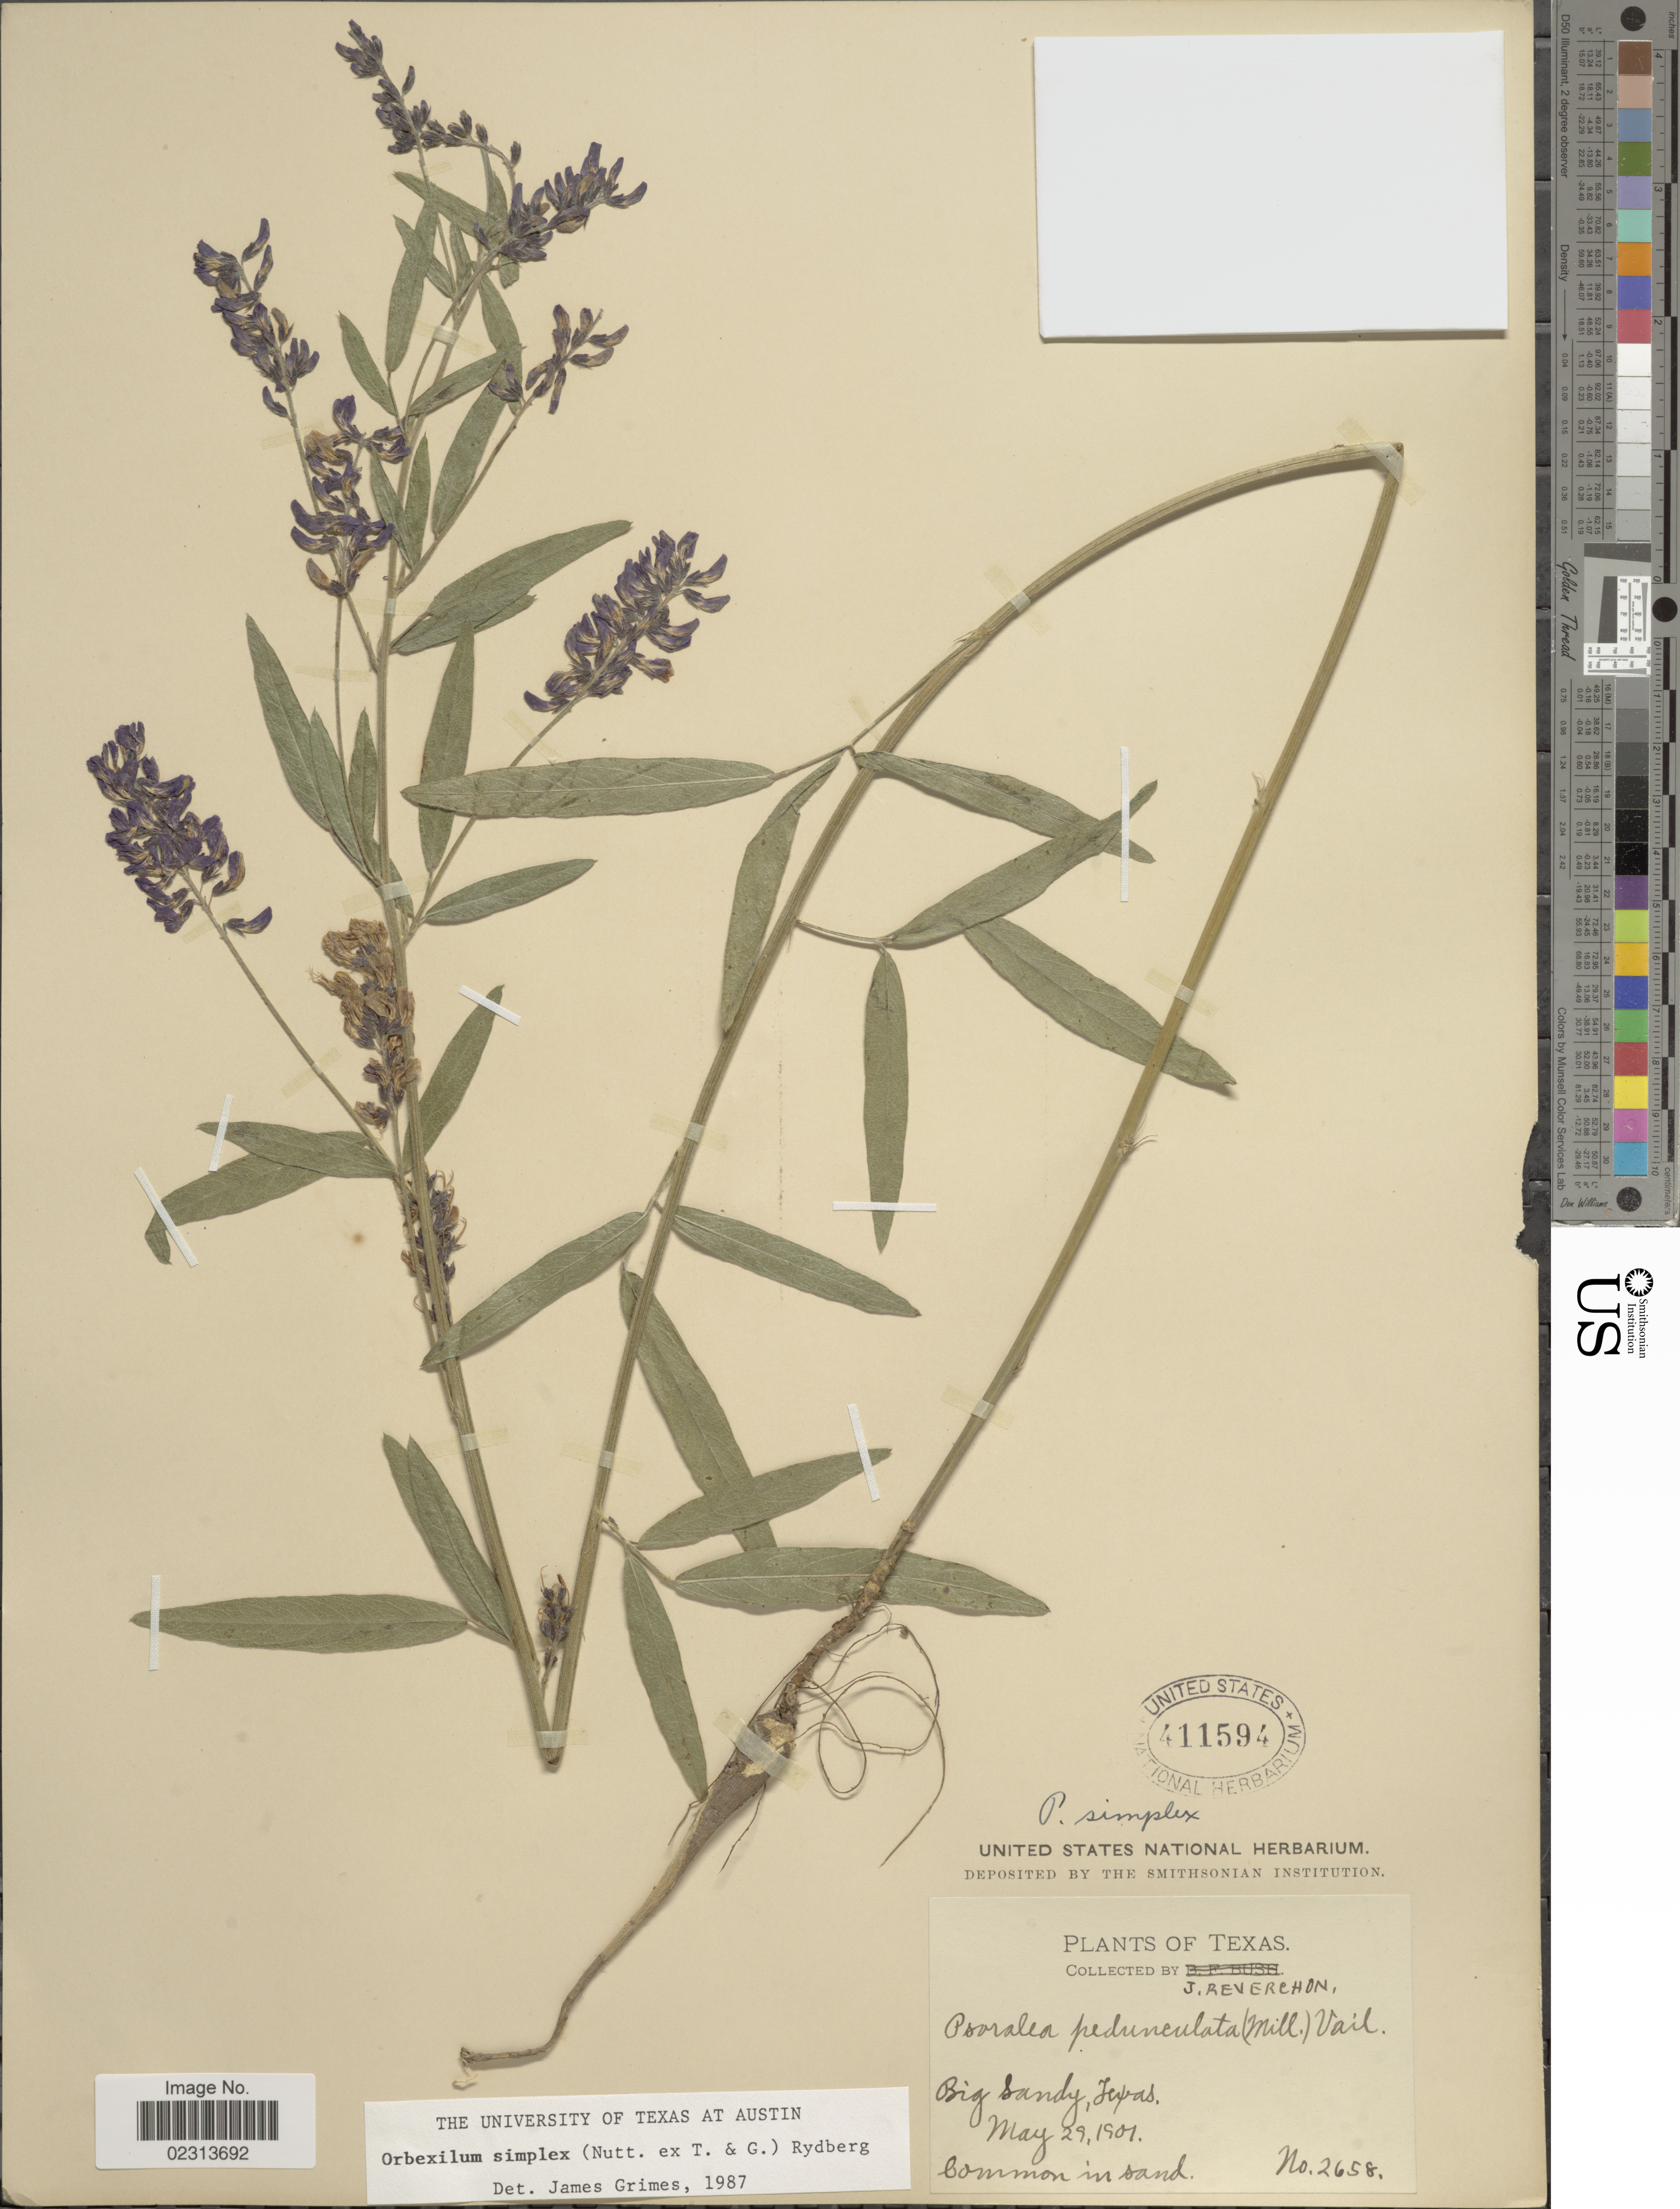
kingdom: Plantae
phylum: Tracheophyta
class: Magnoliopsida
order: Fabales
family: Fabaceae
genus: Orbexilum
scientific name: Orbexilum simplex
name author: (Nutt. ex Torr. & A. Gray) Rydb.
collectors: J. Reverchon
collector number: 2658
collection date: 1901-05-29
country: United States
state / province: Texas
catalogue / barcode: US 411594